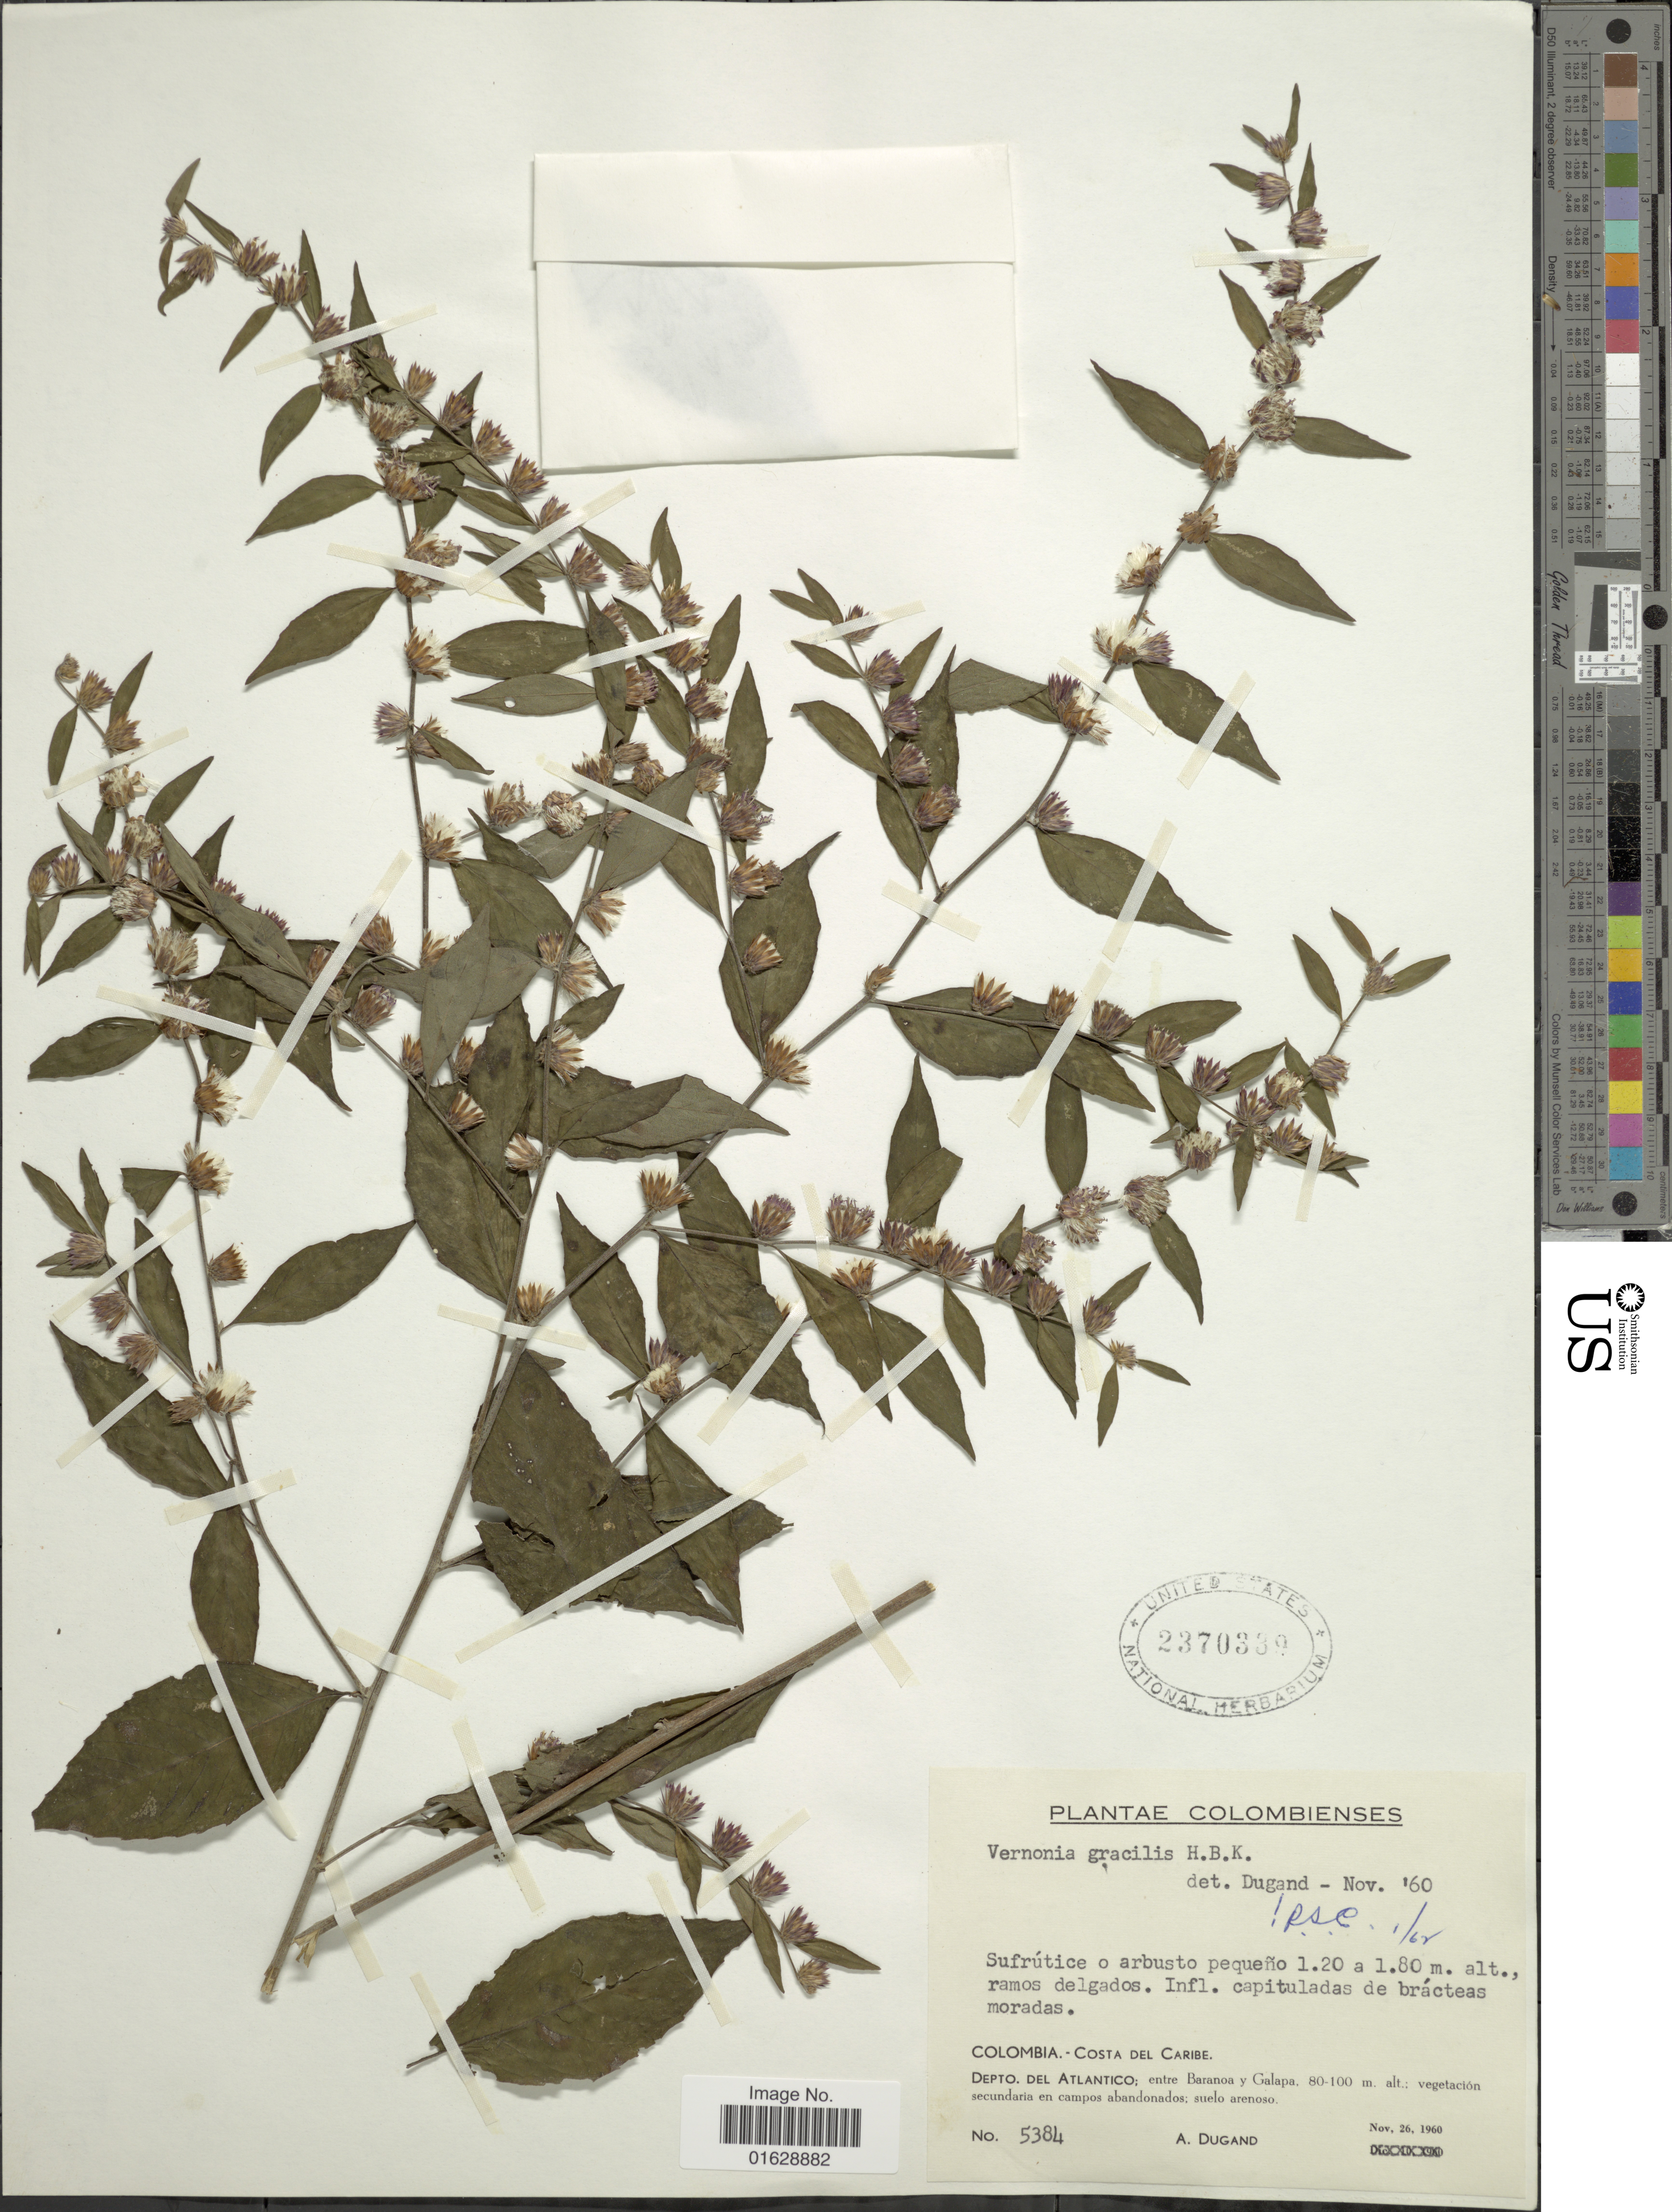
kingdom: Plantae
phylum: Tracheophyta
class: Magnoliopsida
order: Asterales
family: Asteraceae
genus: Lepidaploa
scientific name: Lepidaploa gracilis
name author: (Kunth) H. Rob.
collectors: A. Dugand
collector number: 5384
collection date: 1960-11-26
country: Colombia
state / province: Atlántico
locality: Costa del Caribe. Depto. del Atlantico; entre Baranoa y Galapa.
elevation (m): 80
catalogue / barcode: US 2370339